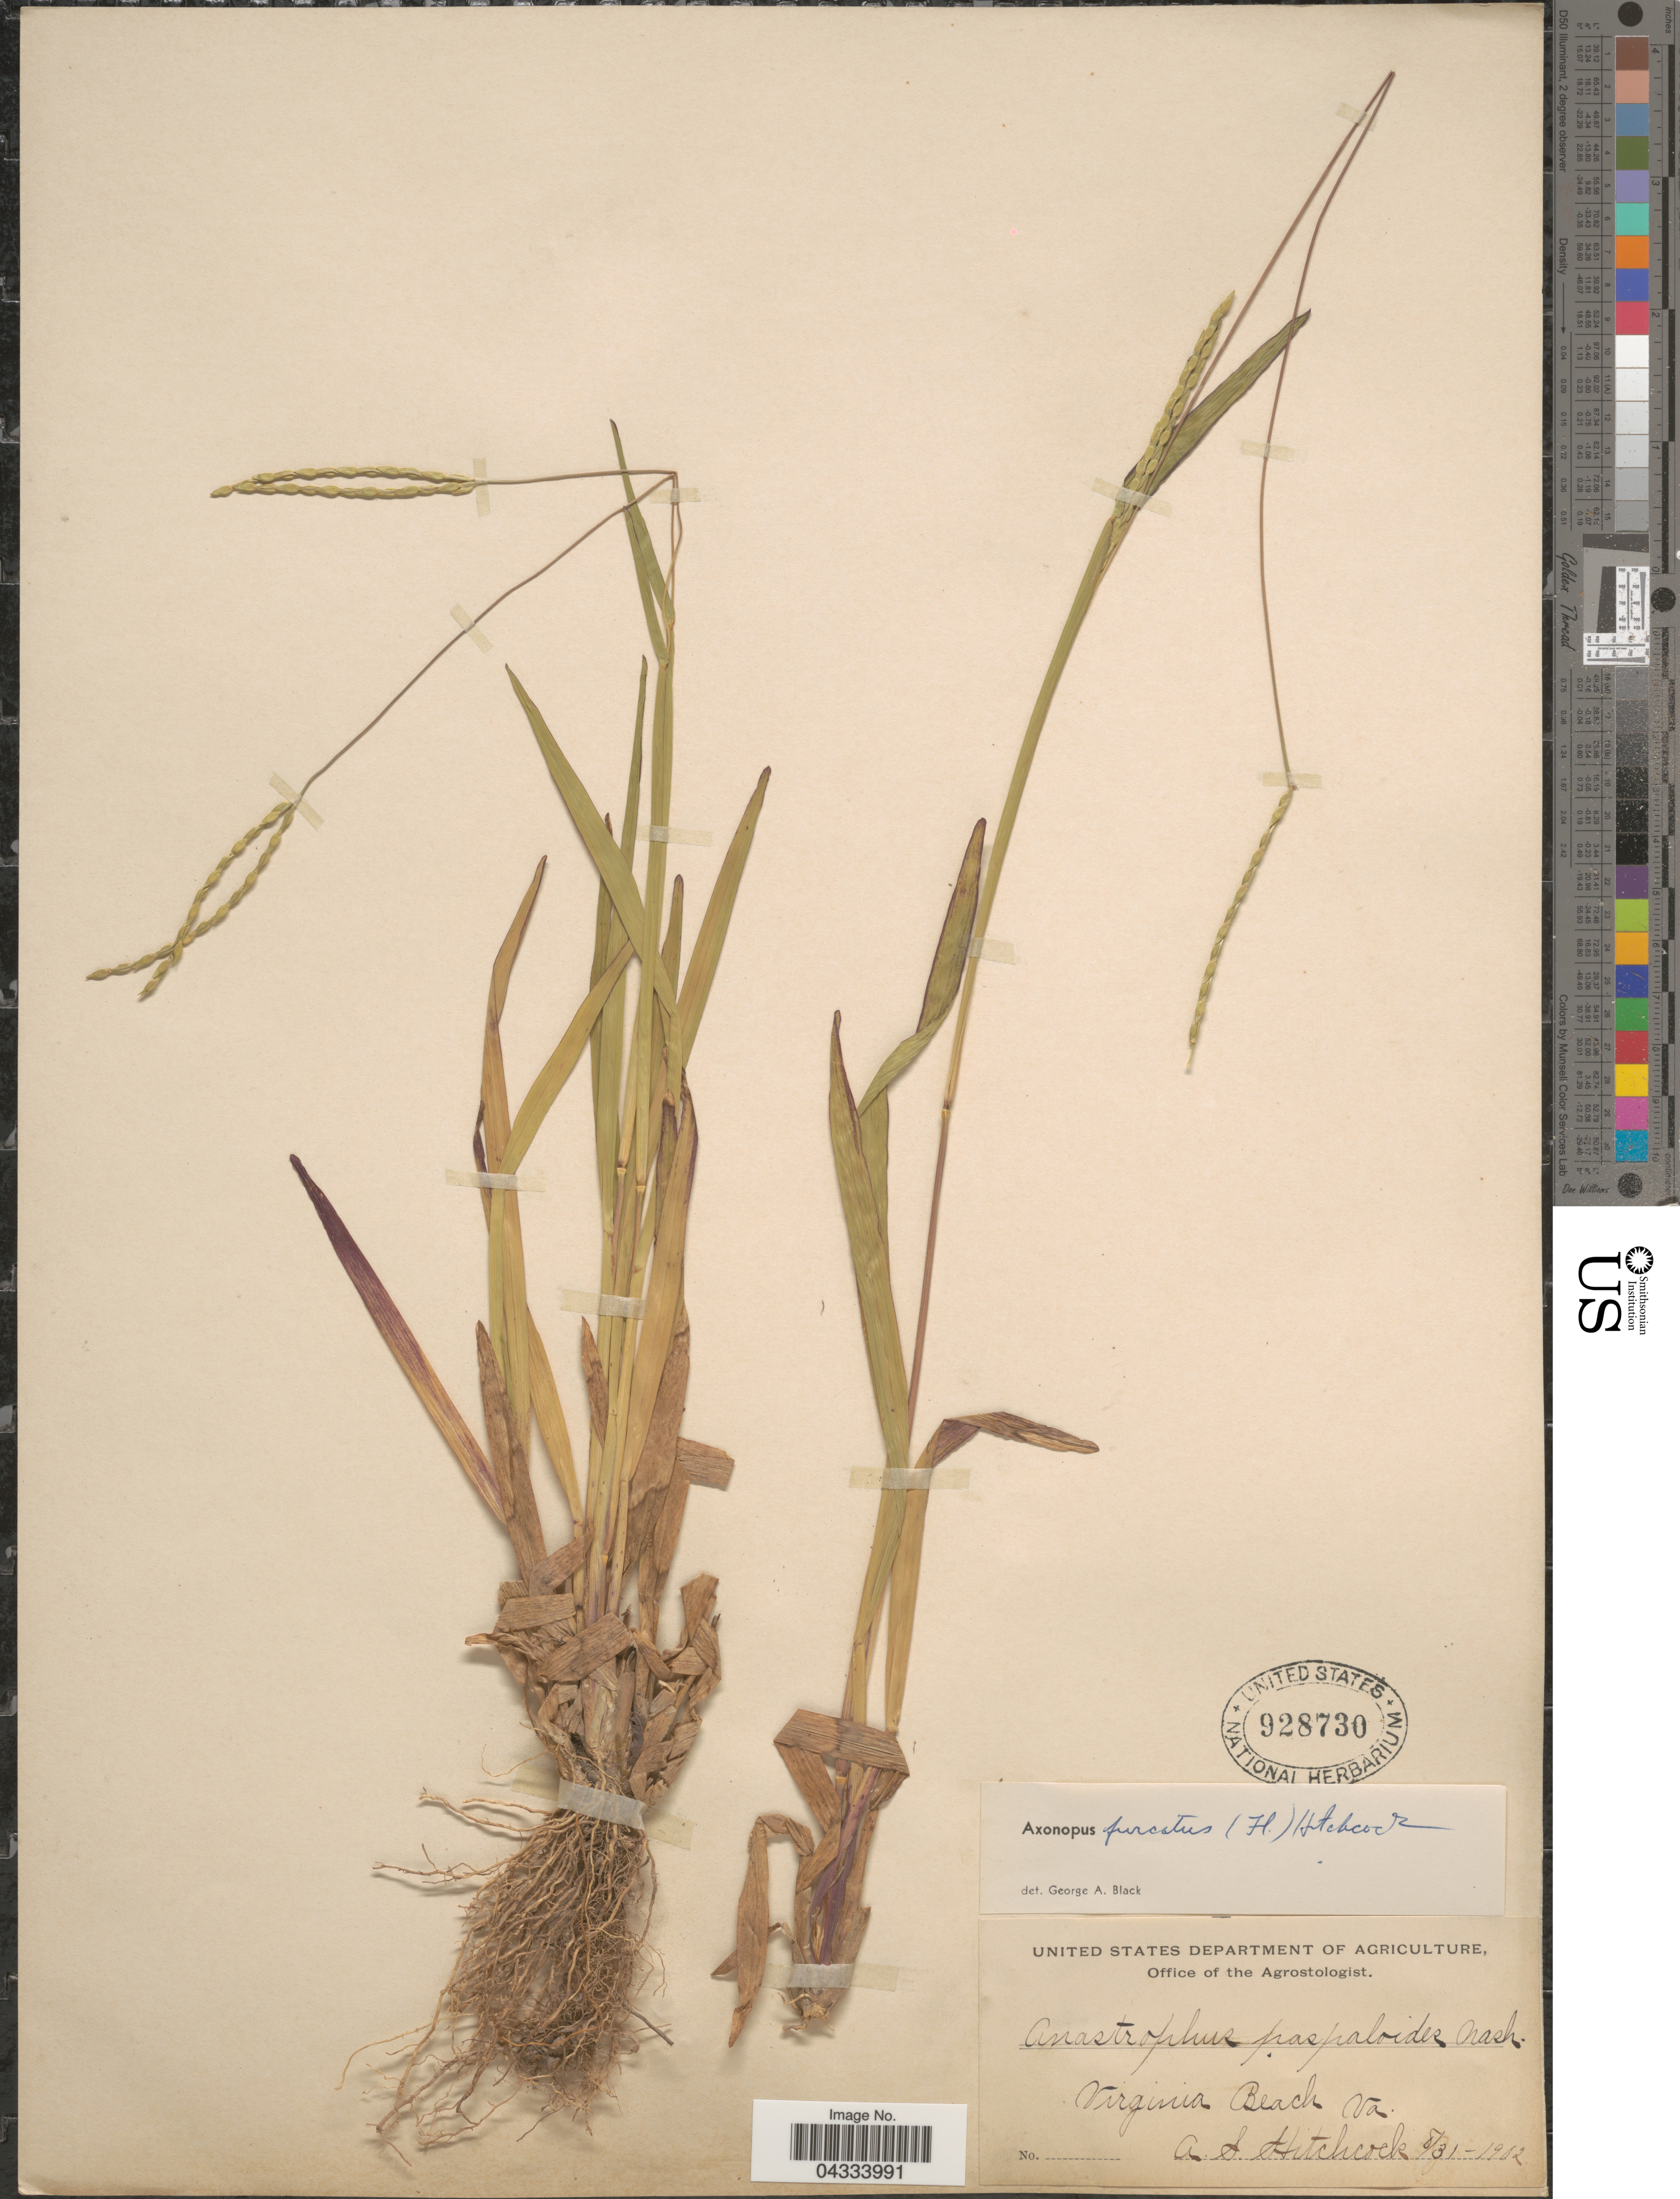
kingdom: Plantae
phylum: Tracheophyta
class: Liliopsida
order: Poales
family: Poaceae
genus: Axonopus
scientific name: Axonopus furcatus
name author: (Flüggé) Hitchc.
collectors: A. S. Hitchcock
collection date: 1902-08-31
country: United States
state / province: Virginia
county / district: City of Virginia Beach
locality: Virginia Beach.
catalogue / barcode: US 928730